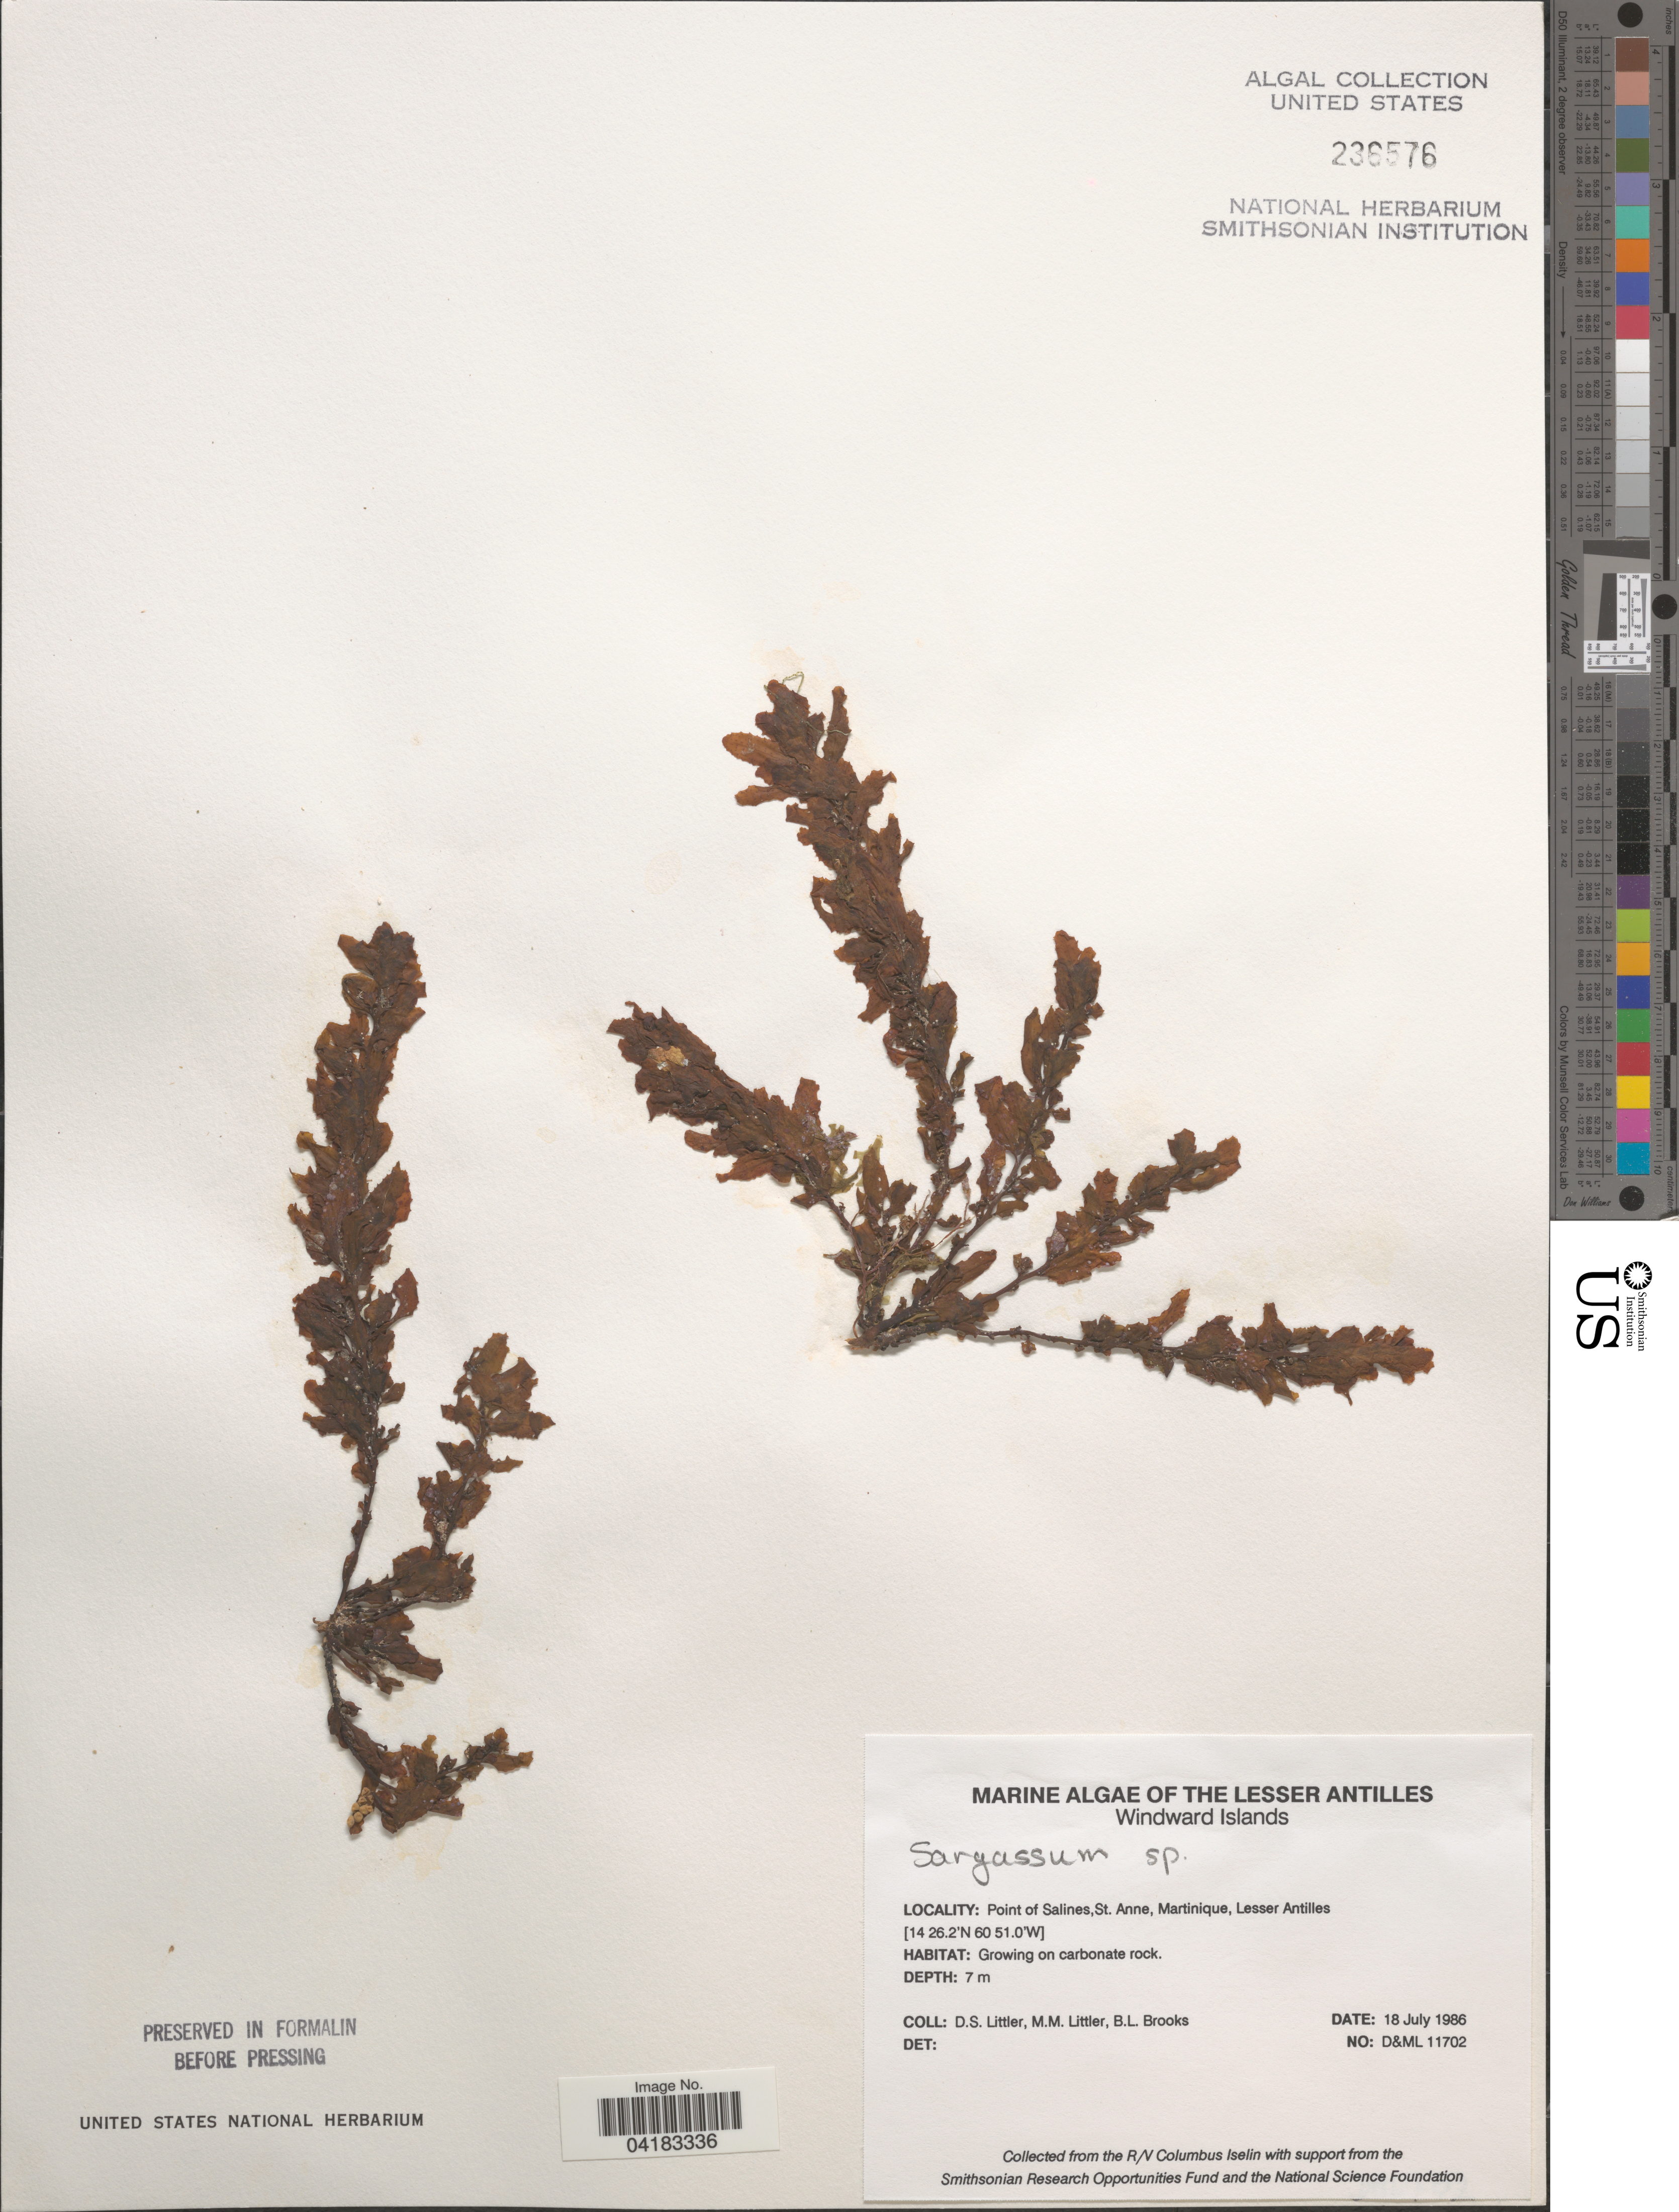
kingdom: Chromista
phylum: Ochrophyta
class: Phaeophyceae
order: Fucales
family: Sargassaceae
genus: Sargassum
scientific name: Sargassum sp.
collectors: D. S. Littler & B. Brooks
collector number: D&ML11702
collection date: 1986-07-18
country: Martinique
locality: The Lesser Antilles. Windward Islands. Point of Salines, St. Anne, Martinique, Lesser Antilles.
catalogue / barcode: US 236576